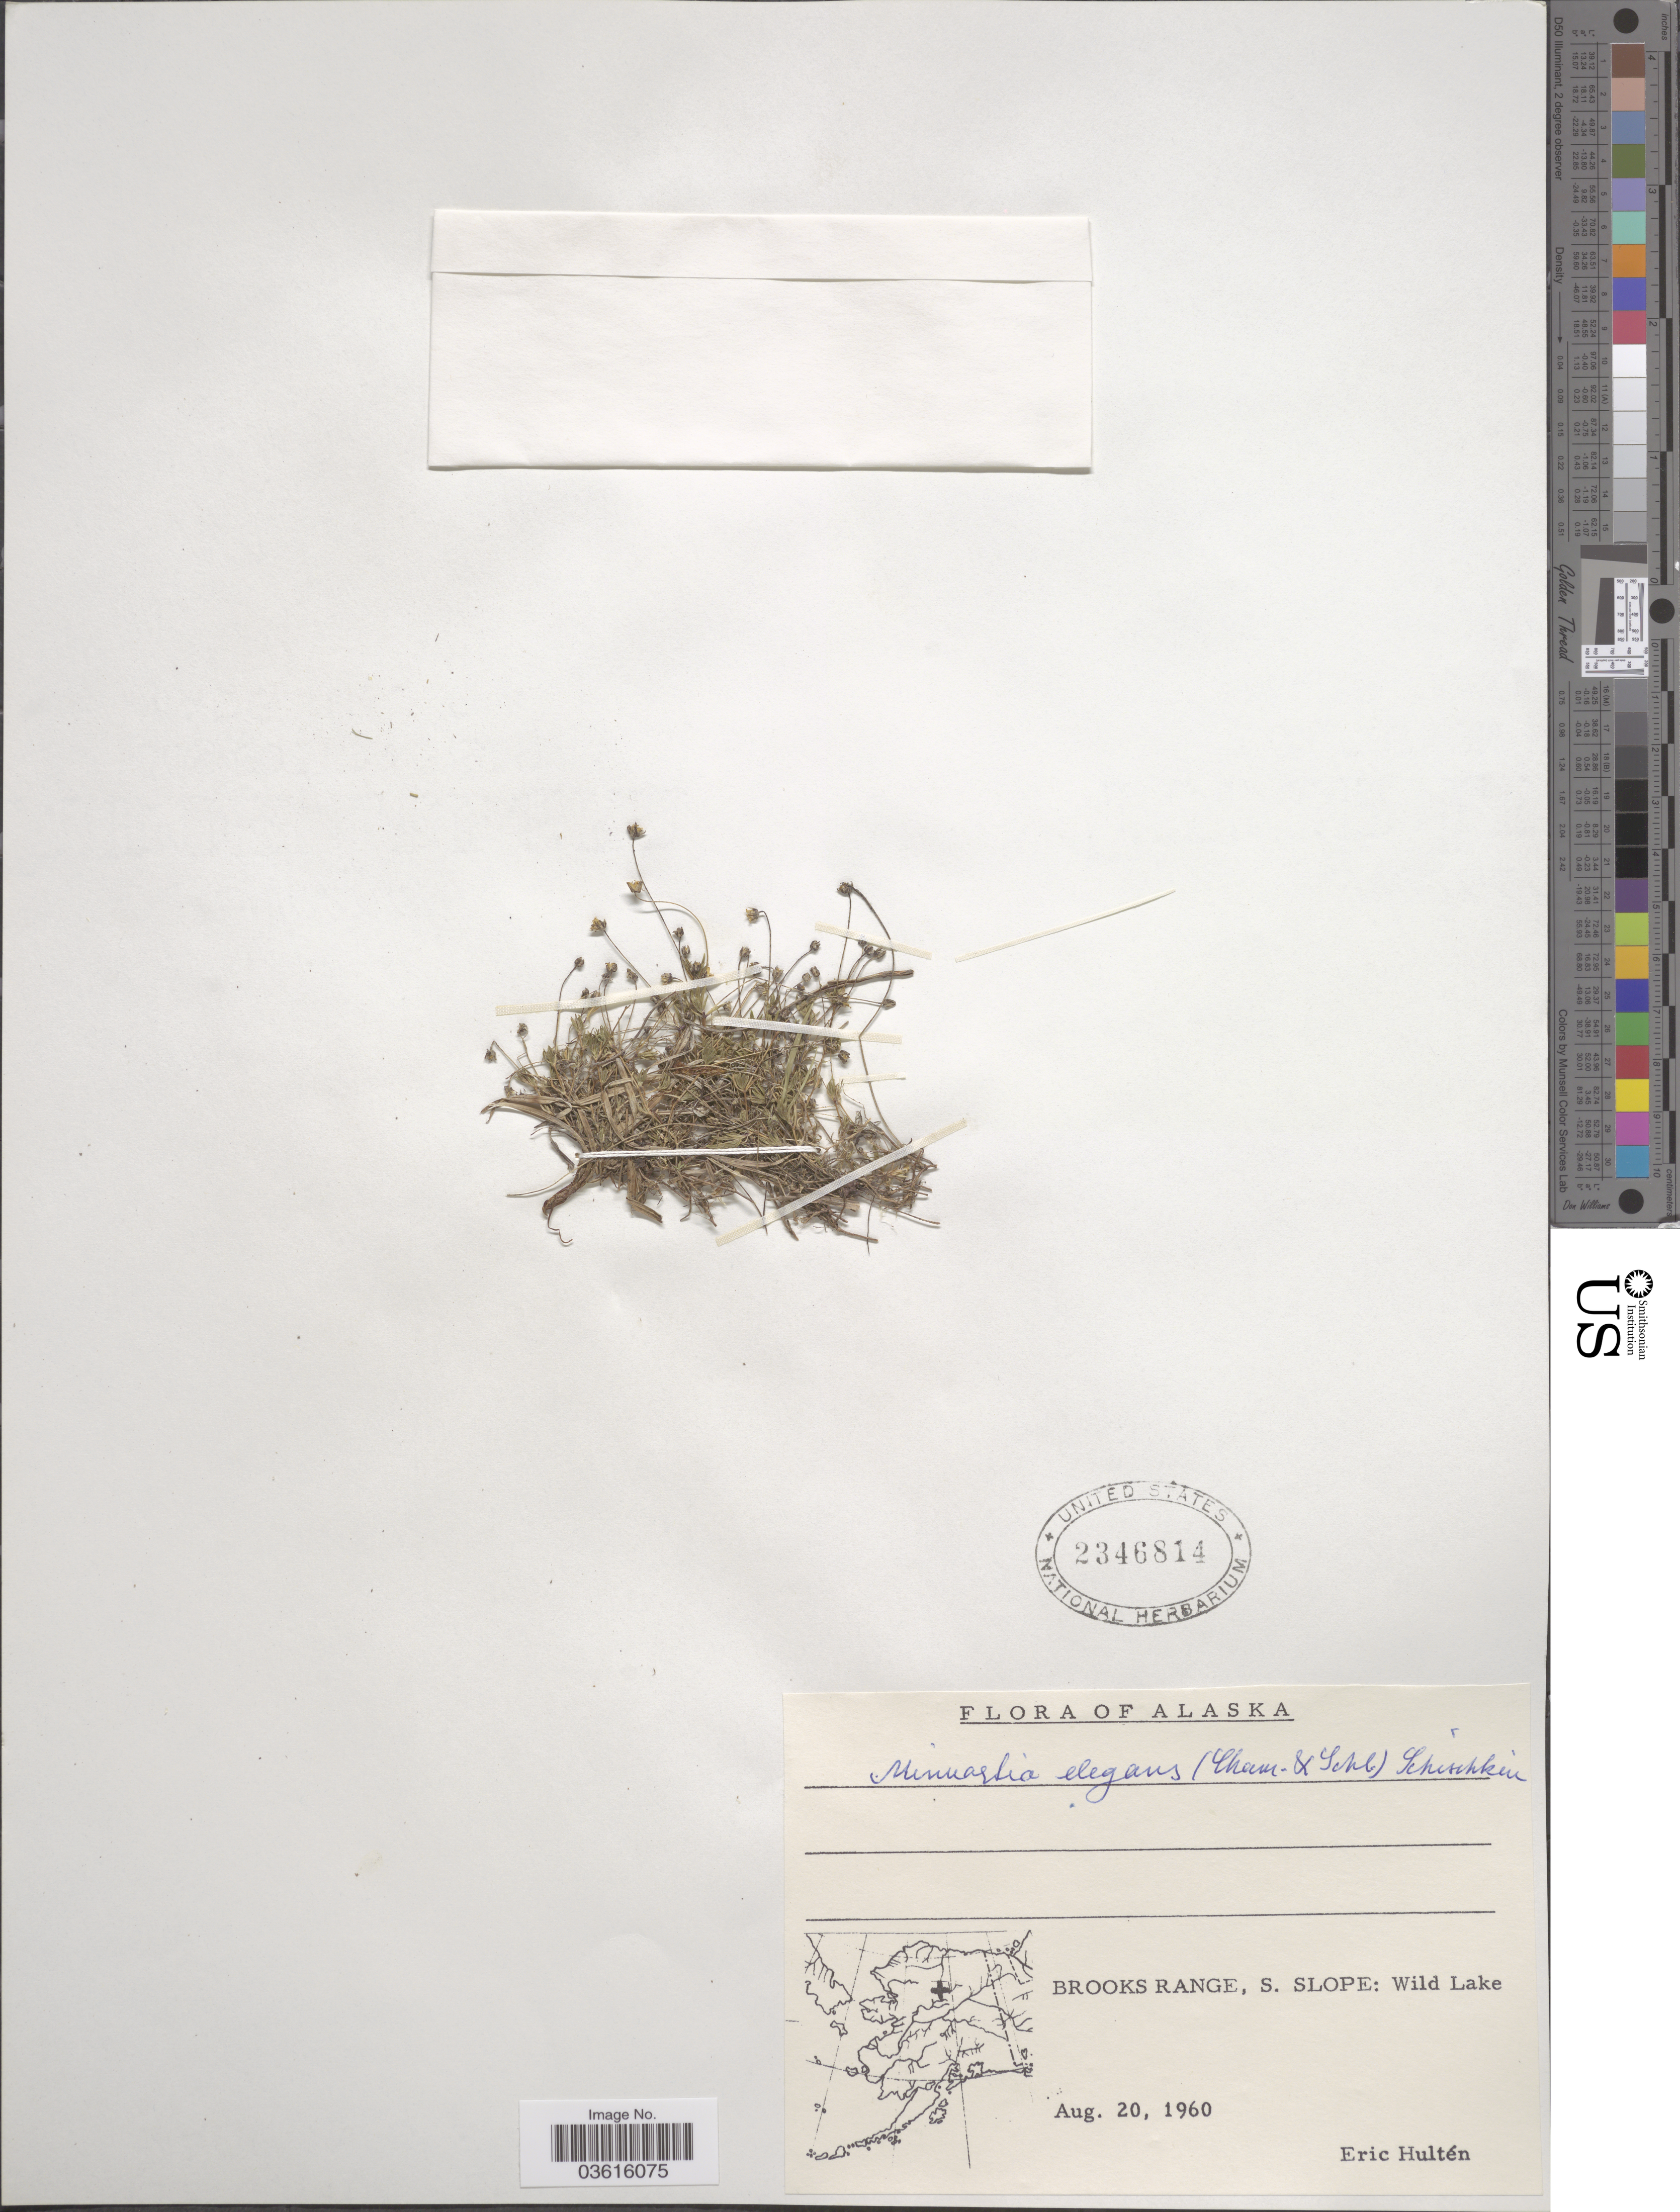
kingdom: Plantae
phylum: Tracheophyta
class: Magnoliopsida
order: Caryophyllales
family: Caryophyllaceae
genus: Minuartia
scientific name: Minuartia elegans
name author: (Cham. & Schltdl.) Schischk.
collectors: E. G. Hultén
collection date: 1960-08-20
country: United States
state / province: Alaska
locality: Brooks Range, S. Slope: Wild Lake.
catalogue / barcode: US 2346814